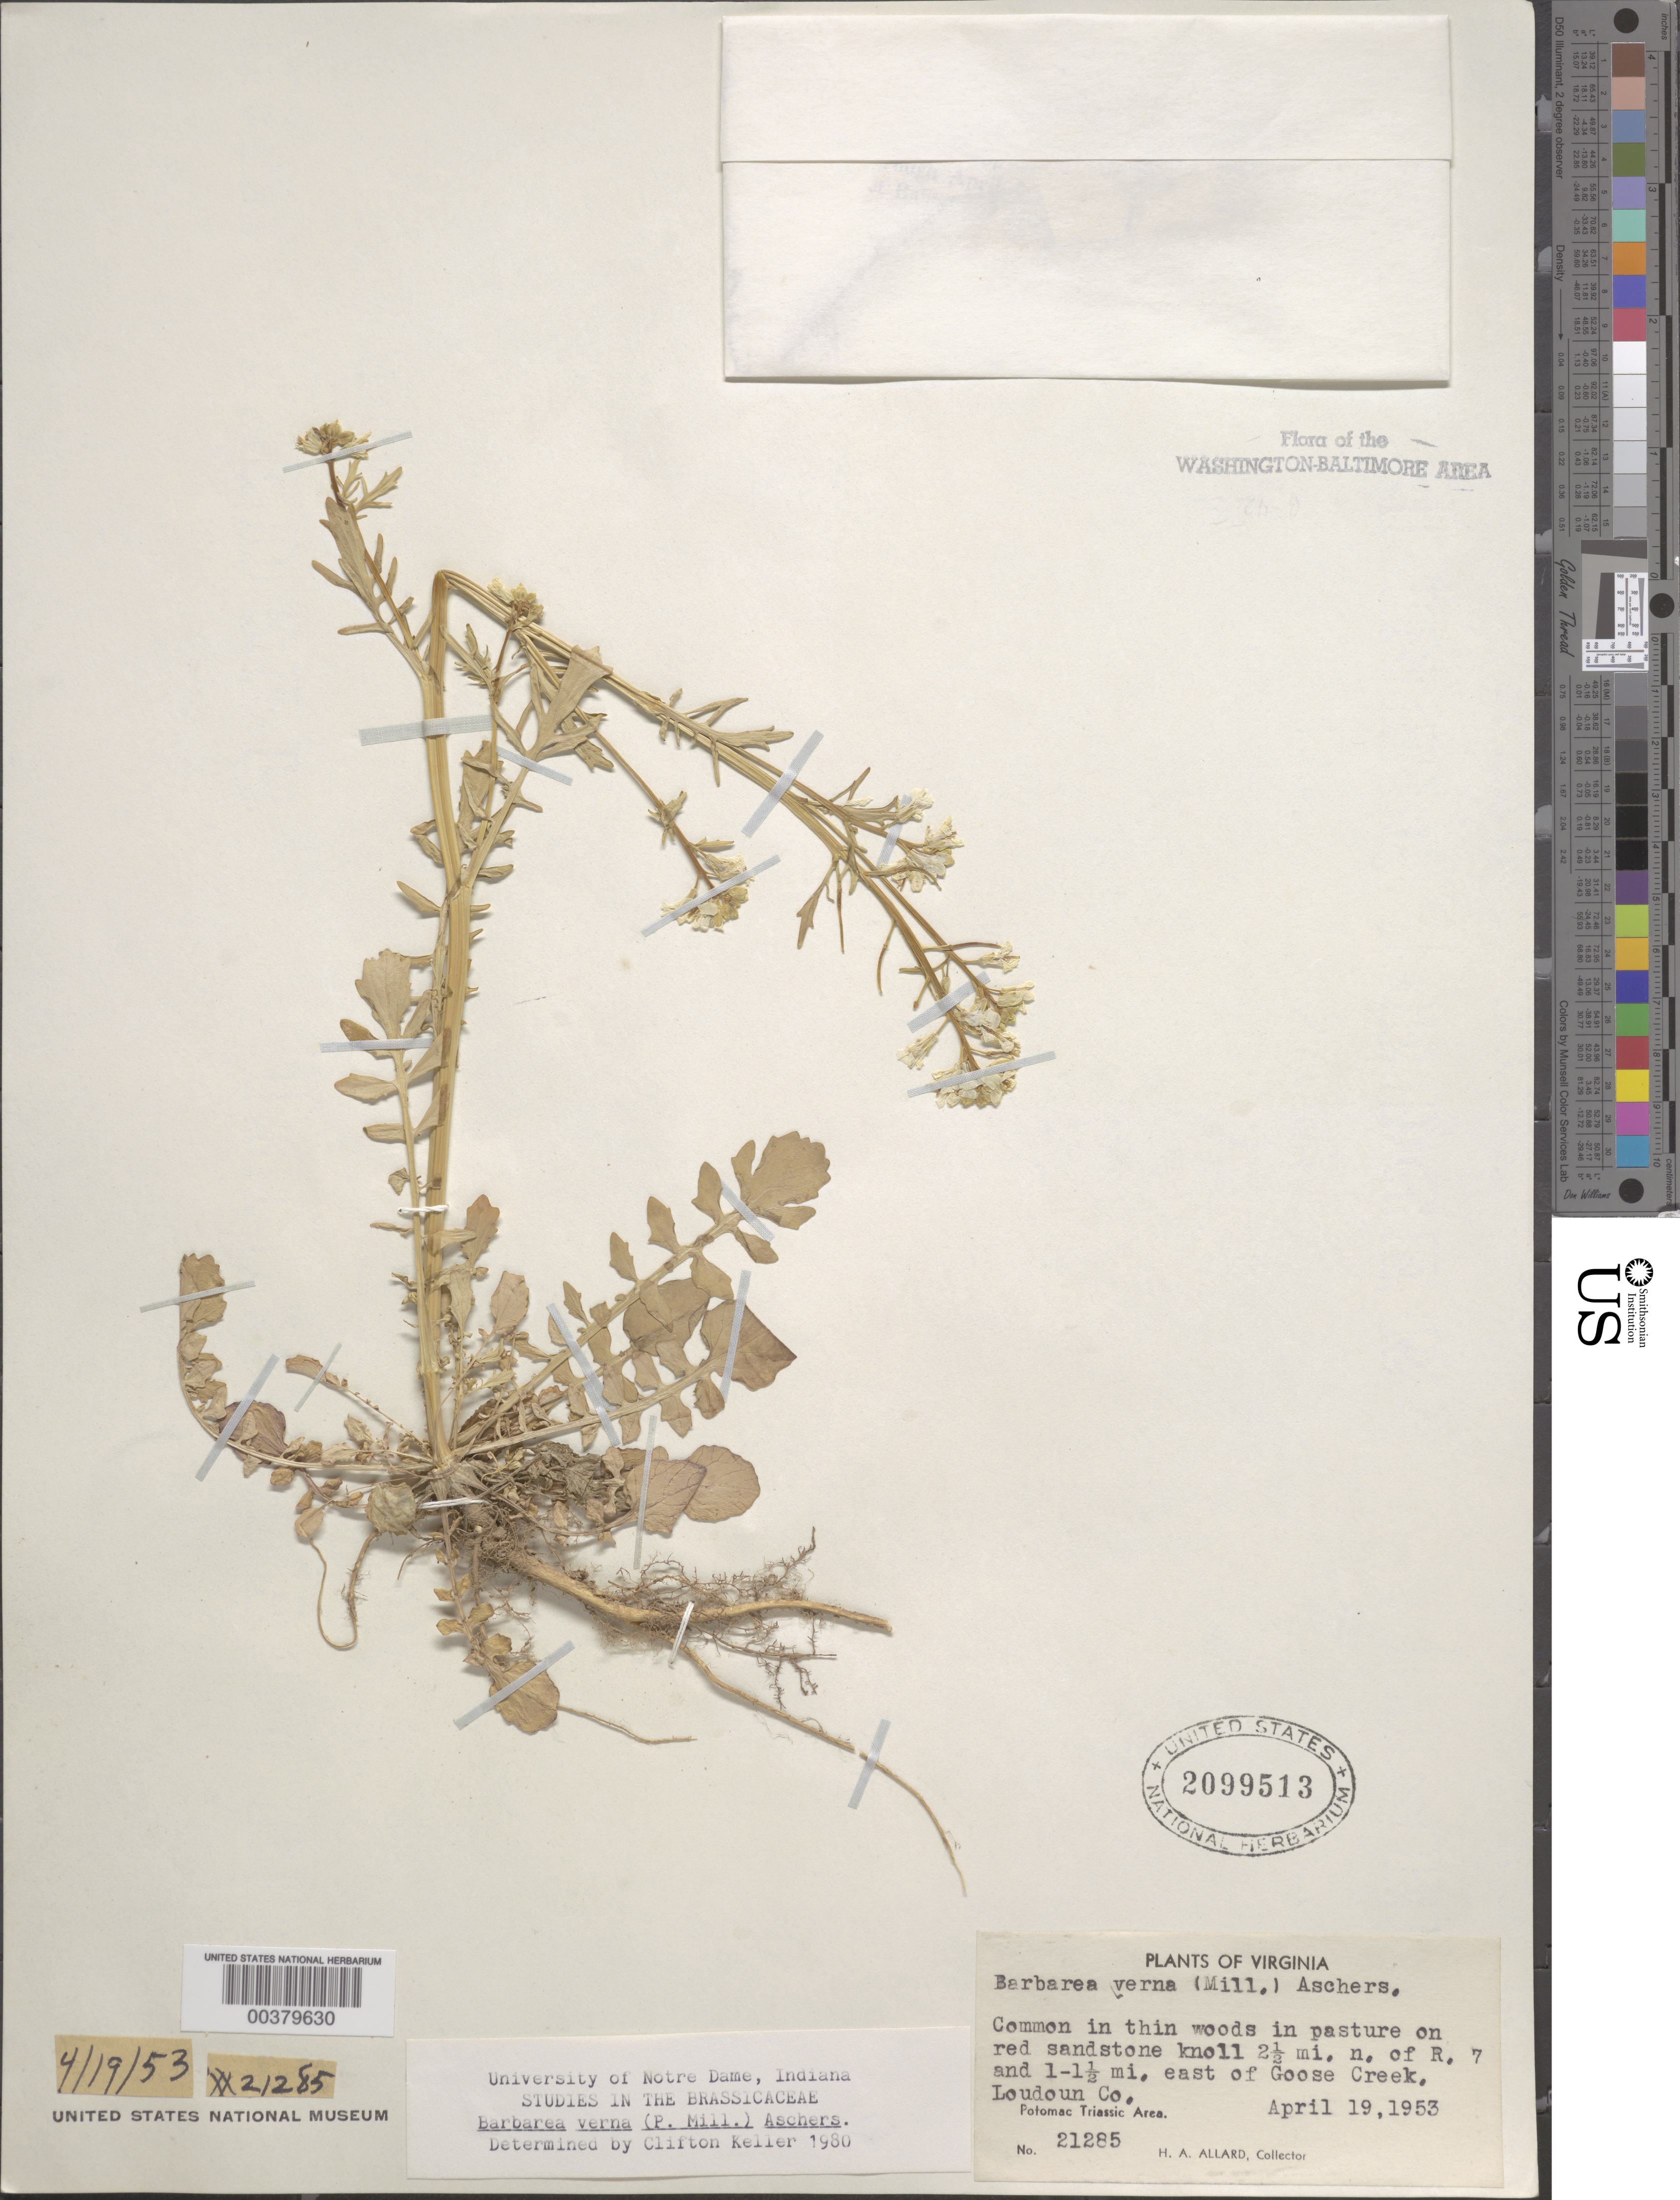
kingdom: Plantae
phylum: Tracheophyta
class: Magnoliopsida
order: Brassicales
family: Brassicaceae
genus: Barbarea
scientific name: Barbarea verna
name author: (Mill.) Asch.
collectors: H. A. Allard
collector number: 21285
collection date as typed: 19 Apr 1953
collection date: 1953-04-19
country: United States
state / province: Virginia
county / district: Loudoun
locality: North of Route 7 and east of Goose Creek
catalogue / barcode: US 2099513